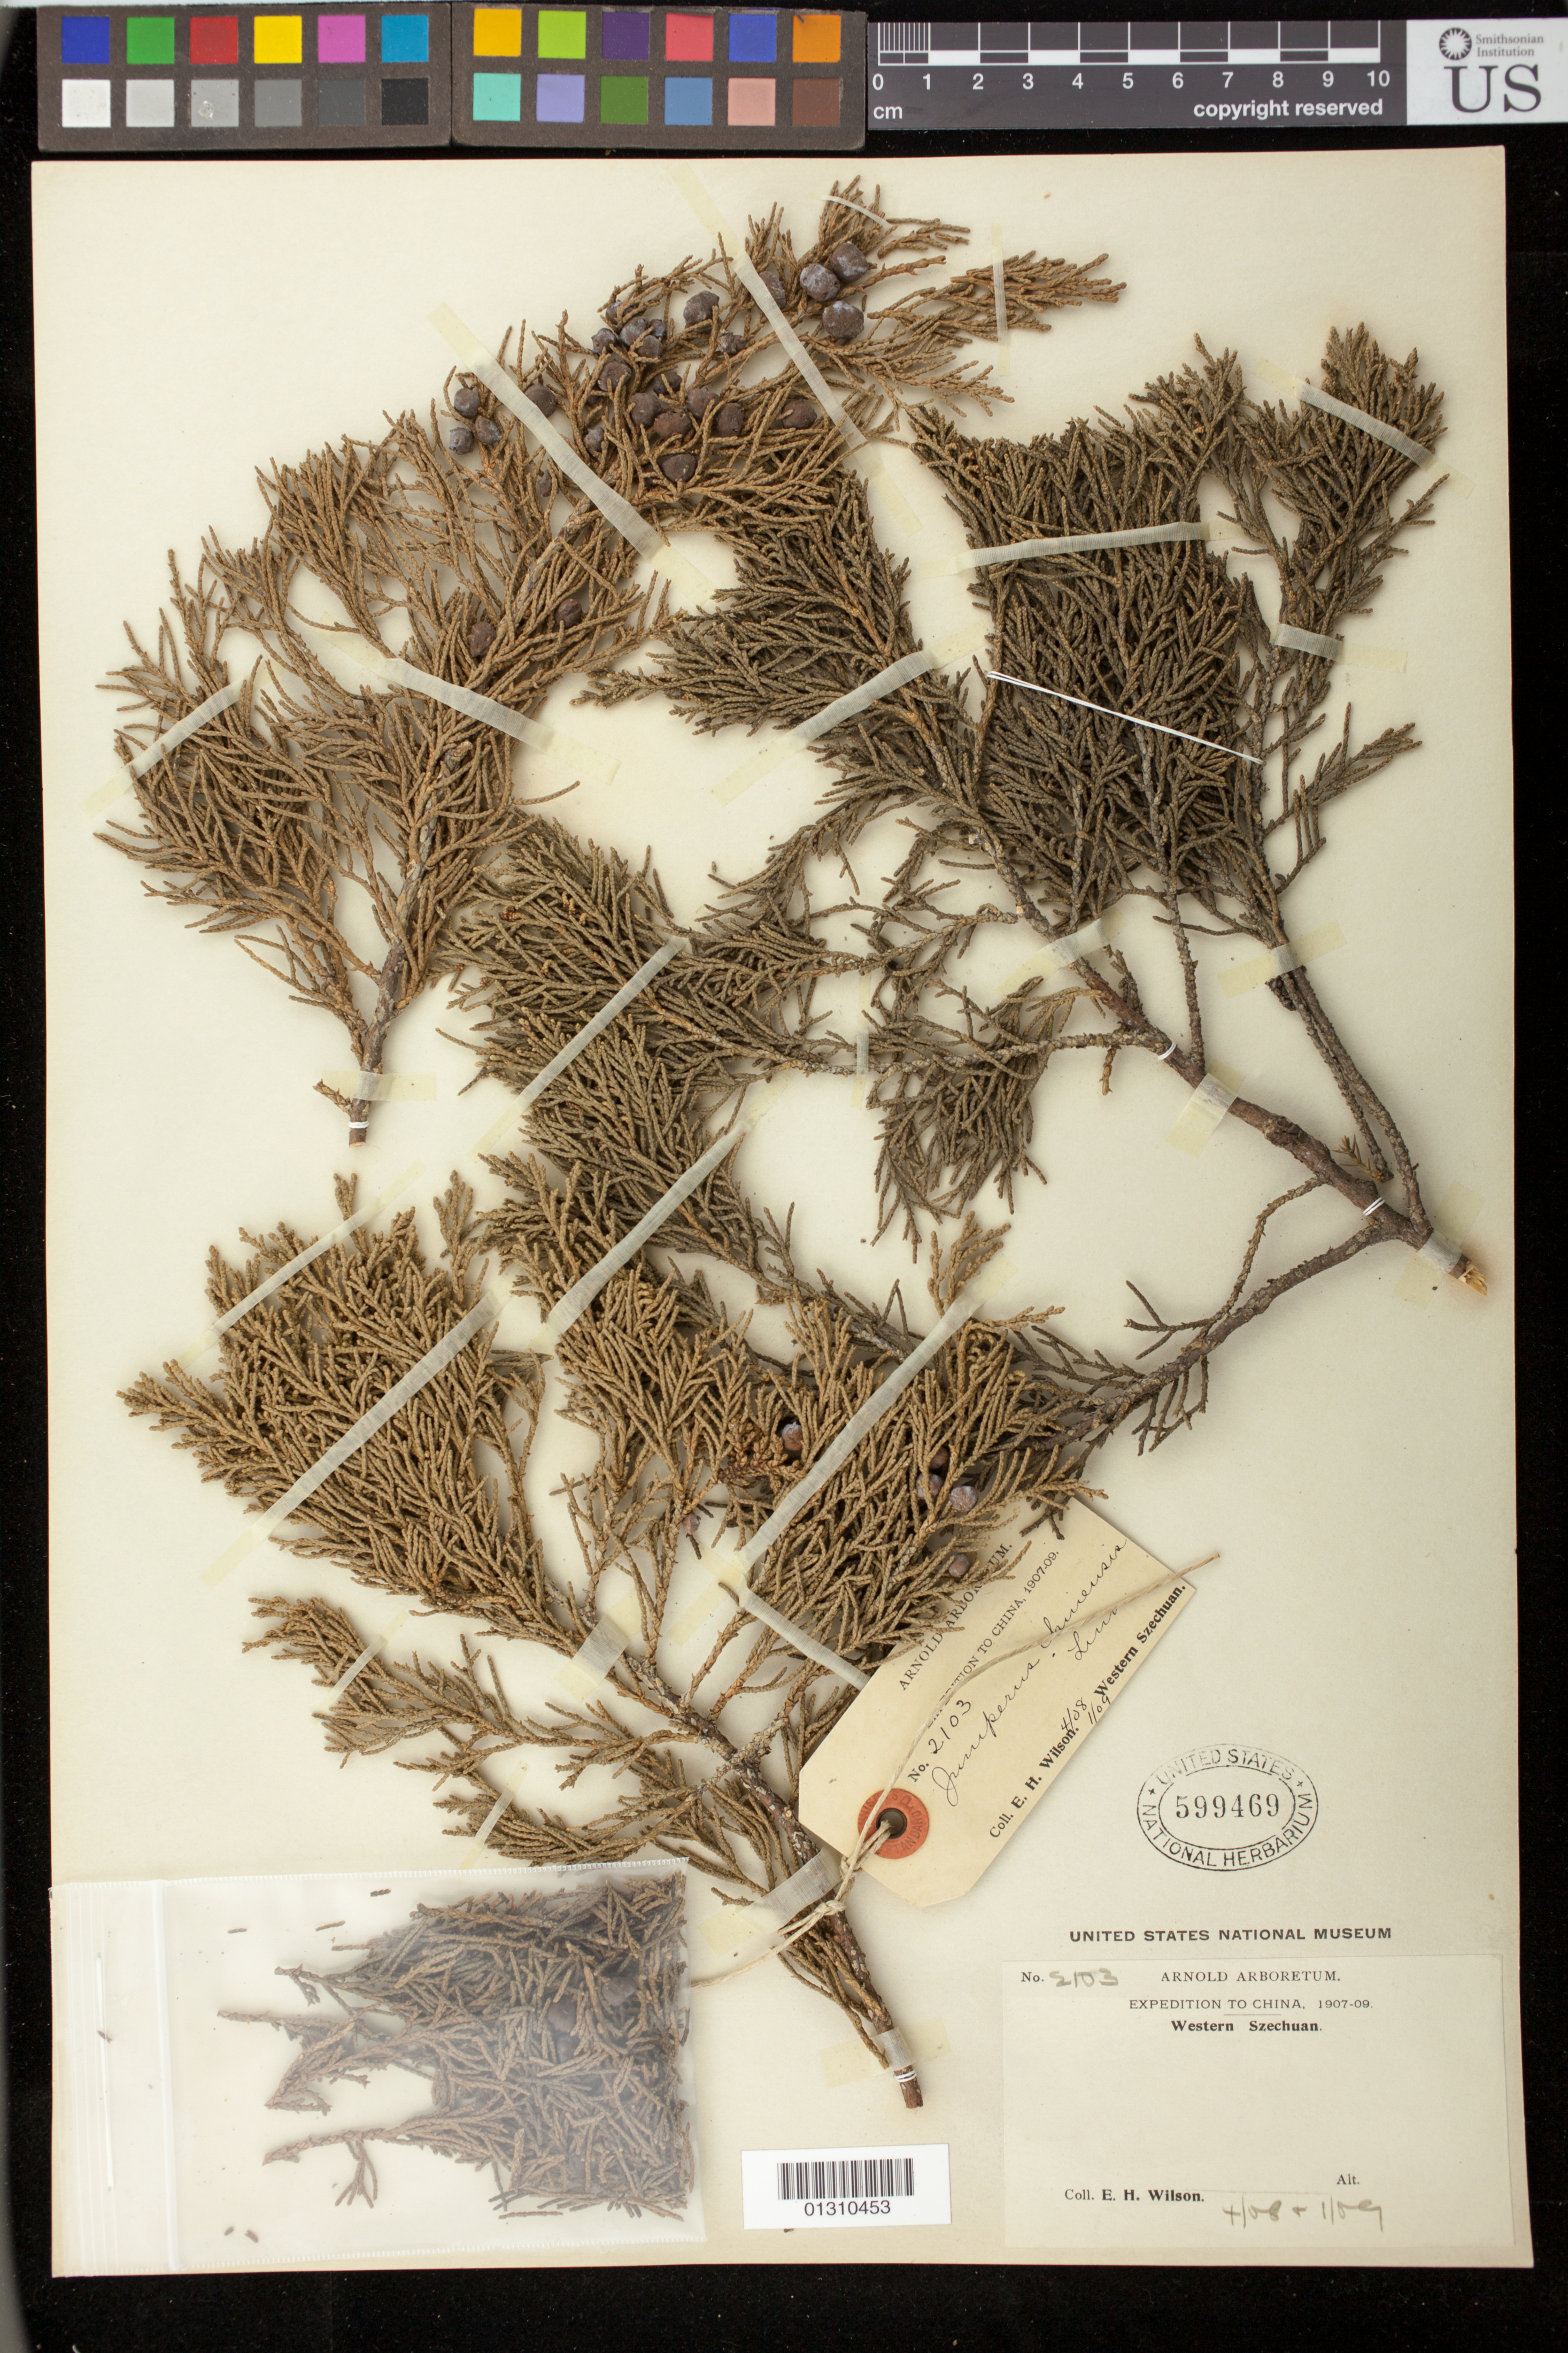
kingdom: Plantae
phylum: Tracheophyta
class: Pinopsida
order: Pinales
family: Cupressaceae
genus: Juniperus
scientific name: Juniperus chinensis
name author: L.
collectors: E. H. Wilson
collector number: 2103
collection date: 1908-04/1909-01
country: China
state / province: Sichuan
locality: Western Szechuan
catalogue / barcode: US 599469